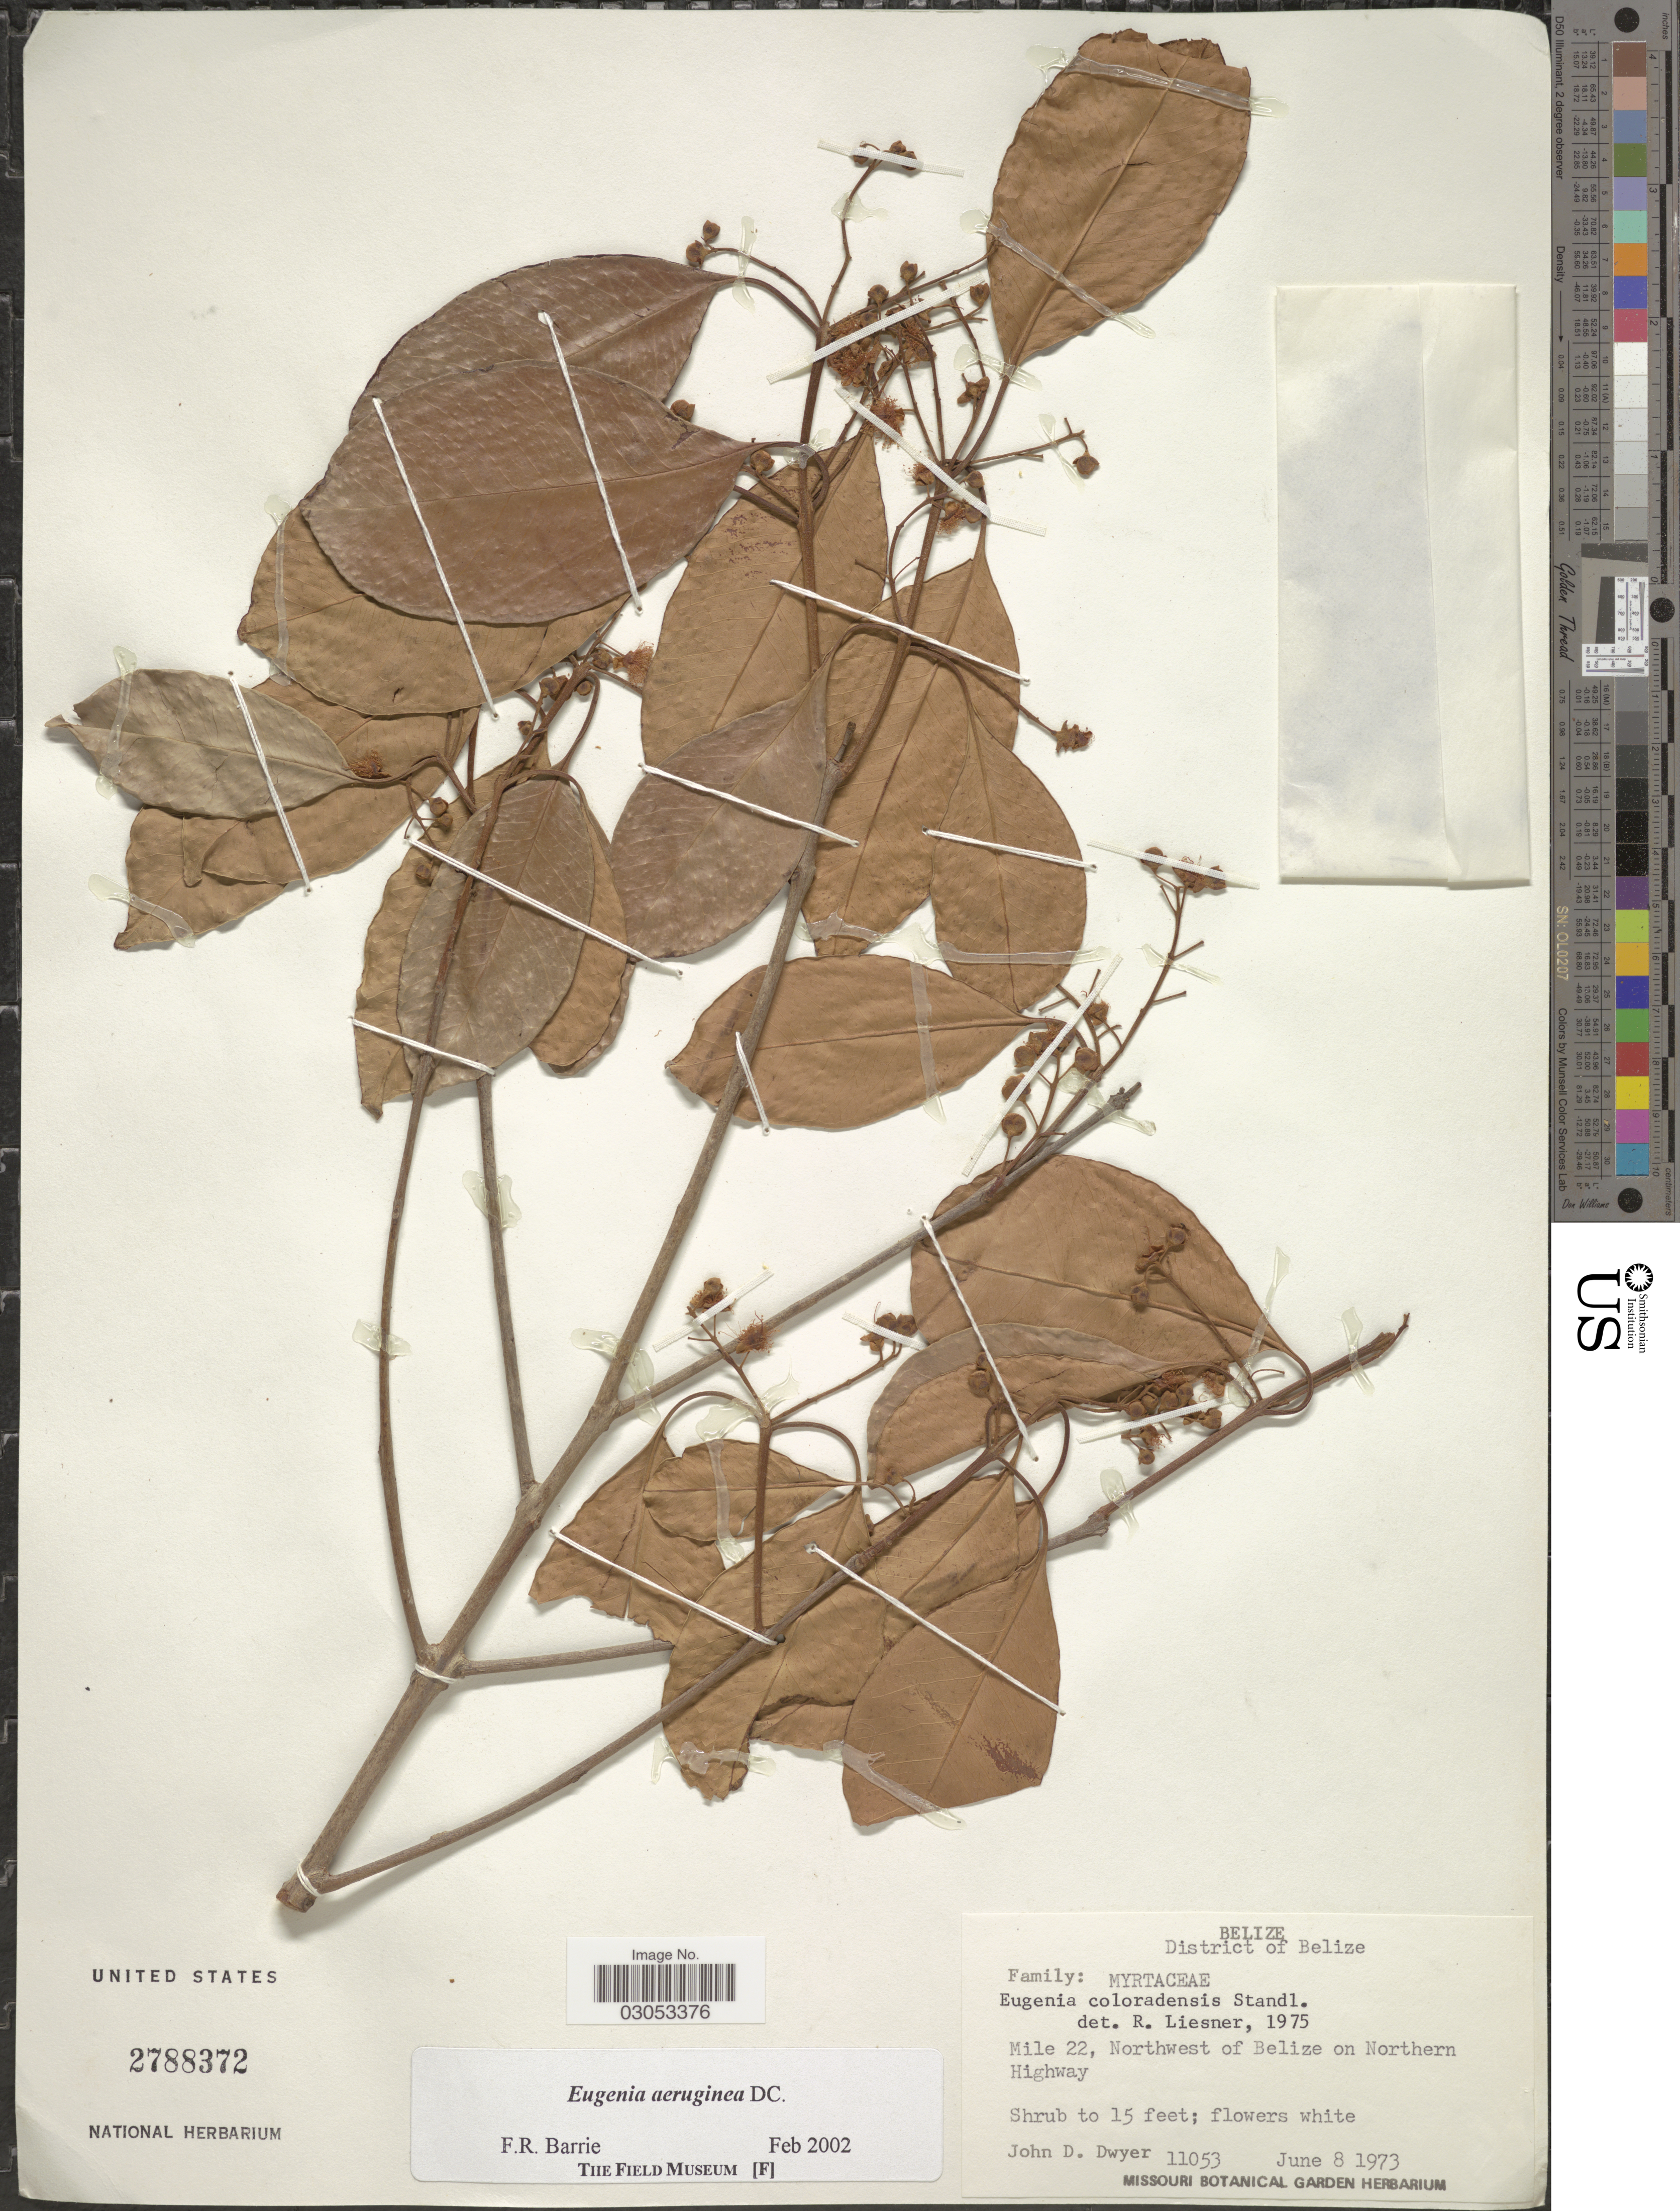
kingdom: Plantae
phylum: Tracheophyta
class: Magnoliopsida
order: Myrtales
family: Myrtaceae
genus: Eugenia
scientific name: Eugenia aeruginea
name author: DC.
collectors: J. D. Dwyer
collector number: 11053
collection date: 1973-06-08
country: Belize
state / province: Belize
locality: District of Belize, Mile 22, Northwest of Belize on Northern Highway.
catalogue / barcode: US 2788372